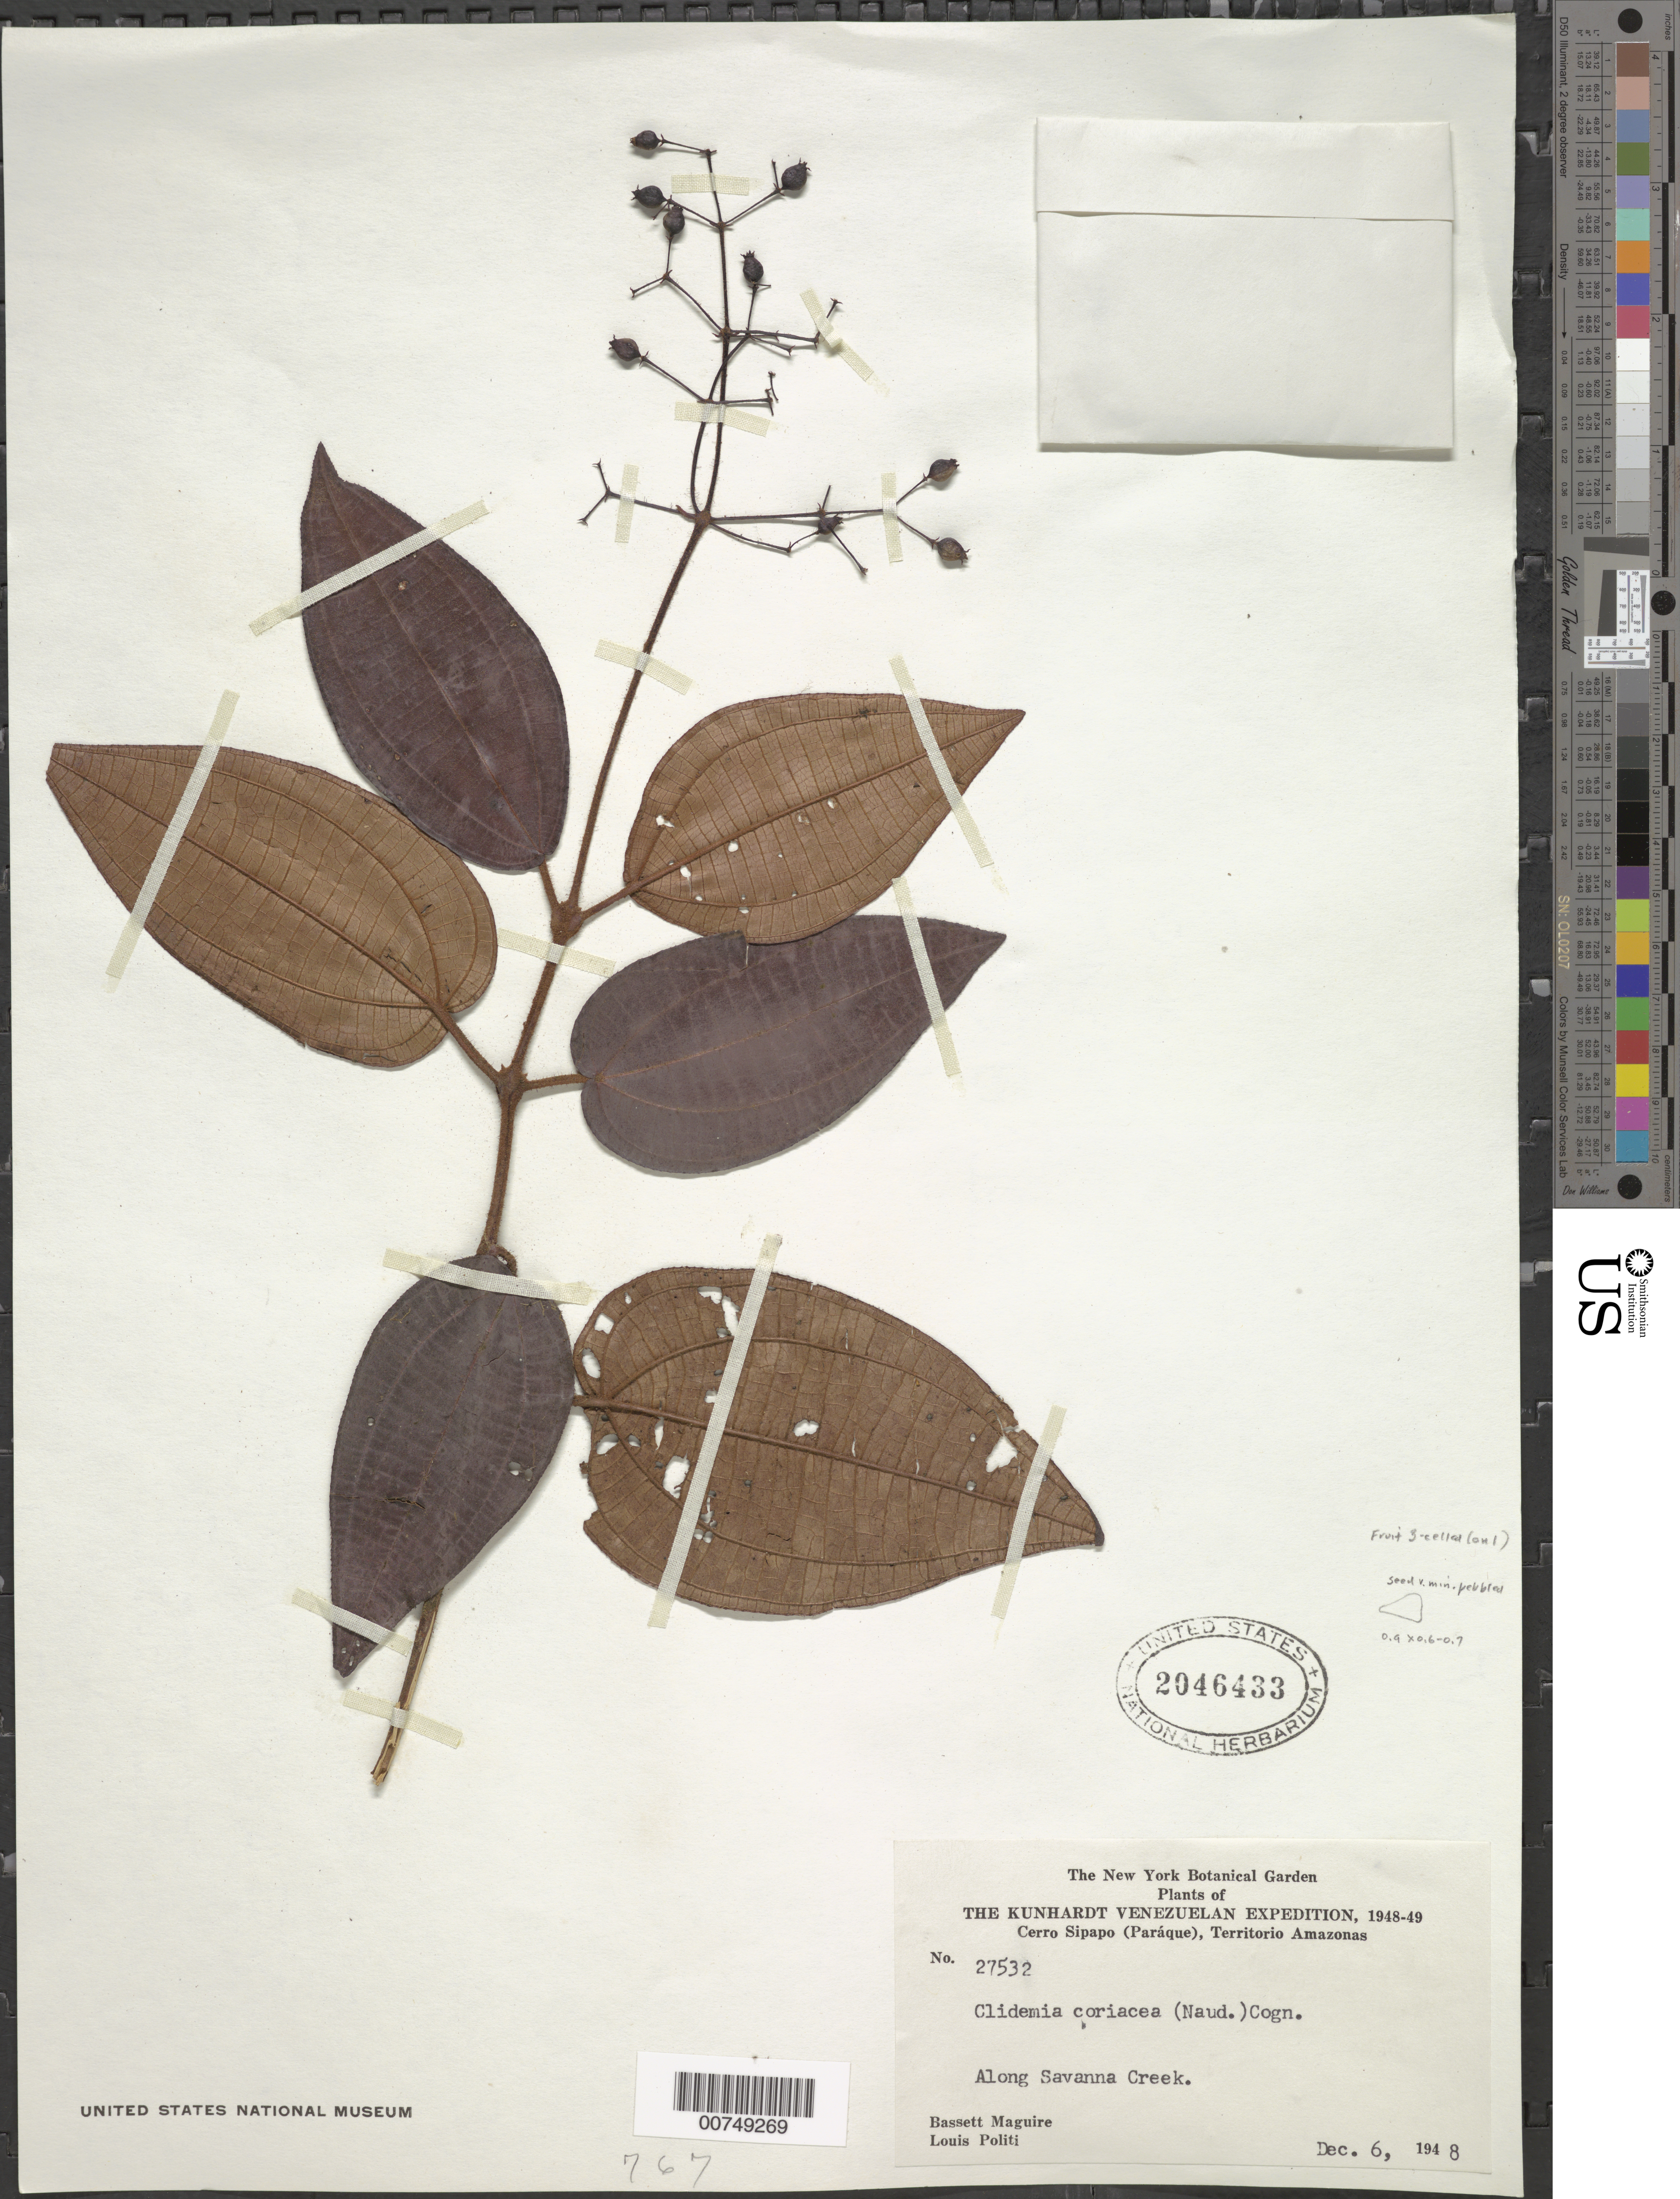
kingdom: Plantae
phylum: Tracheophyta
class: Magnoliopsida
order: Myrtales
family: Melastomataceae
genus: Clidemia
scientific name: Clidemia coriacea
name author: (Naudin) Cogn.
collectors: B. Maguire & L. Politi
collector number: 27532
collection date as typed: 6-Dec-48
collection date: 1948-12-06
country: Venezuela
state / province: Amazonas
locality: Cerro Sipapo (Paráque), Savanna Creek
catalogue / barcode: US 2046433